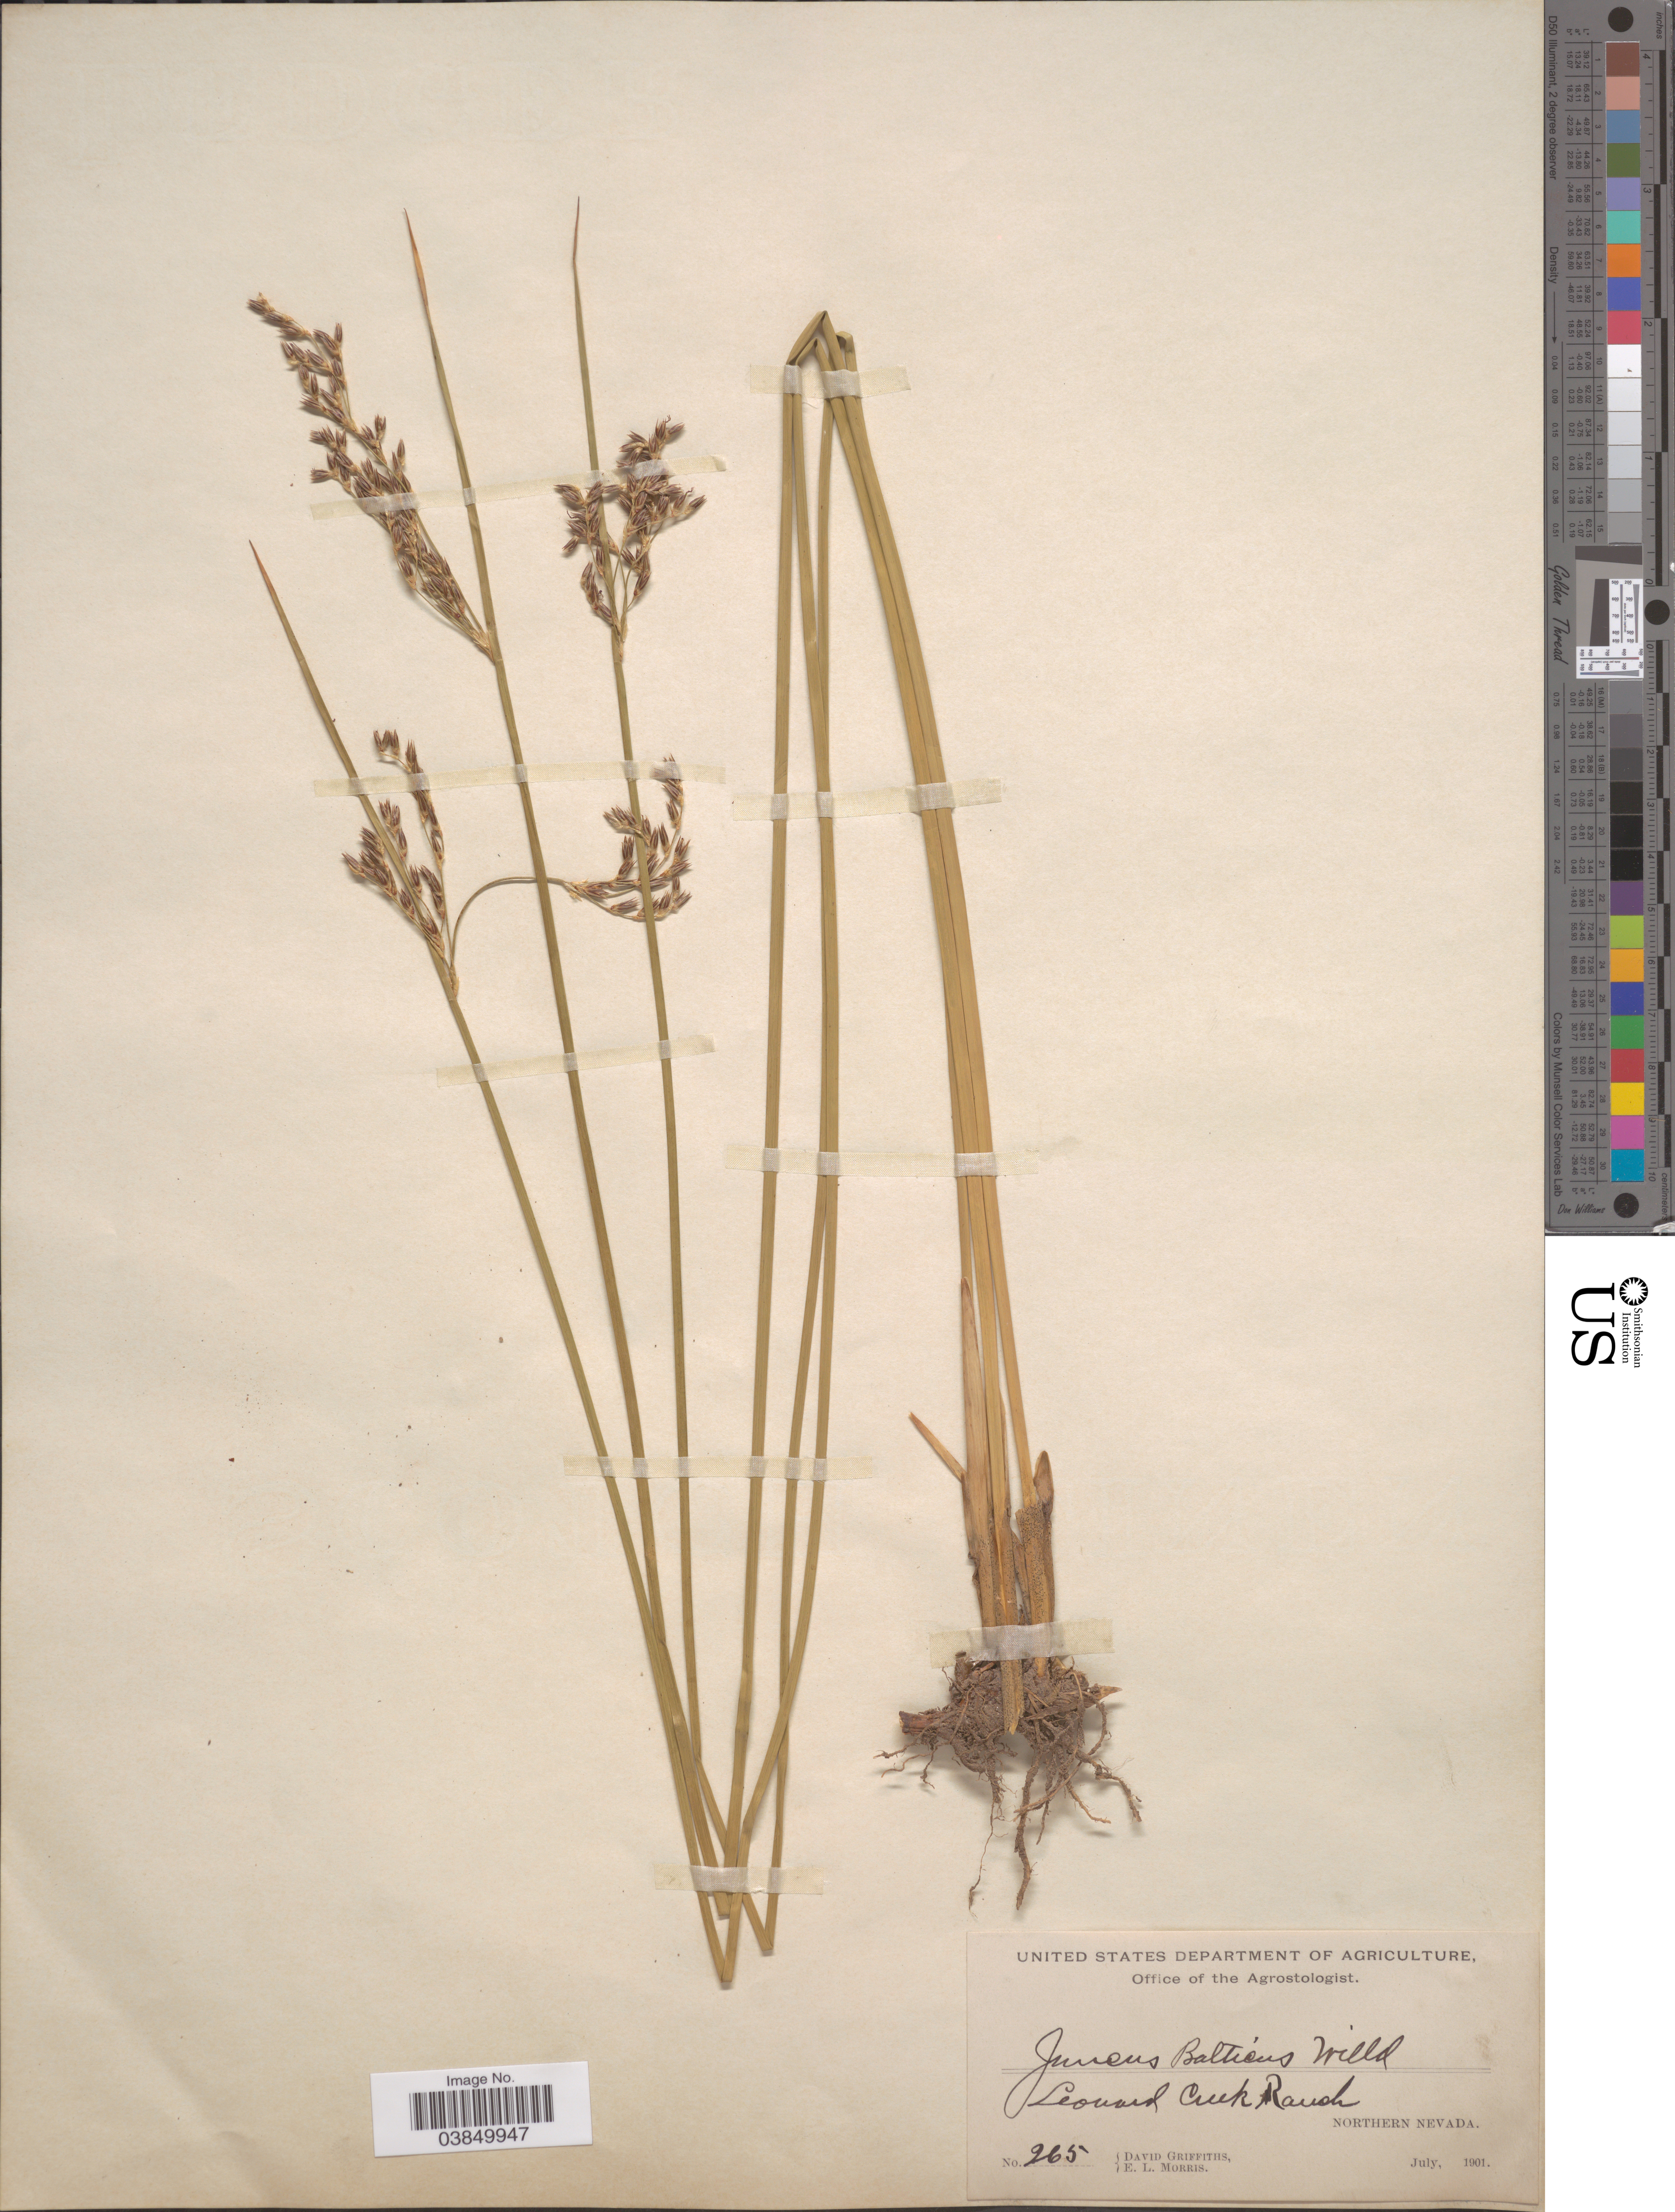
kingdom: Plantae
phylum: Tracheophyta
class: Liliopsida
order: Poales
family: Juncaceae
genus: Juncus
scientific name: Juncus balticus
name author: Willd.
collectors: D. Griffiths & E. Morris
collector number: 265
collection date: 1901-07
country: United States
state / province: Nevada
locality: Leonard Creek Ranch, Northern Nevada.